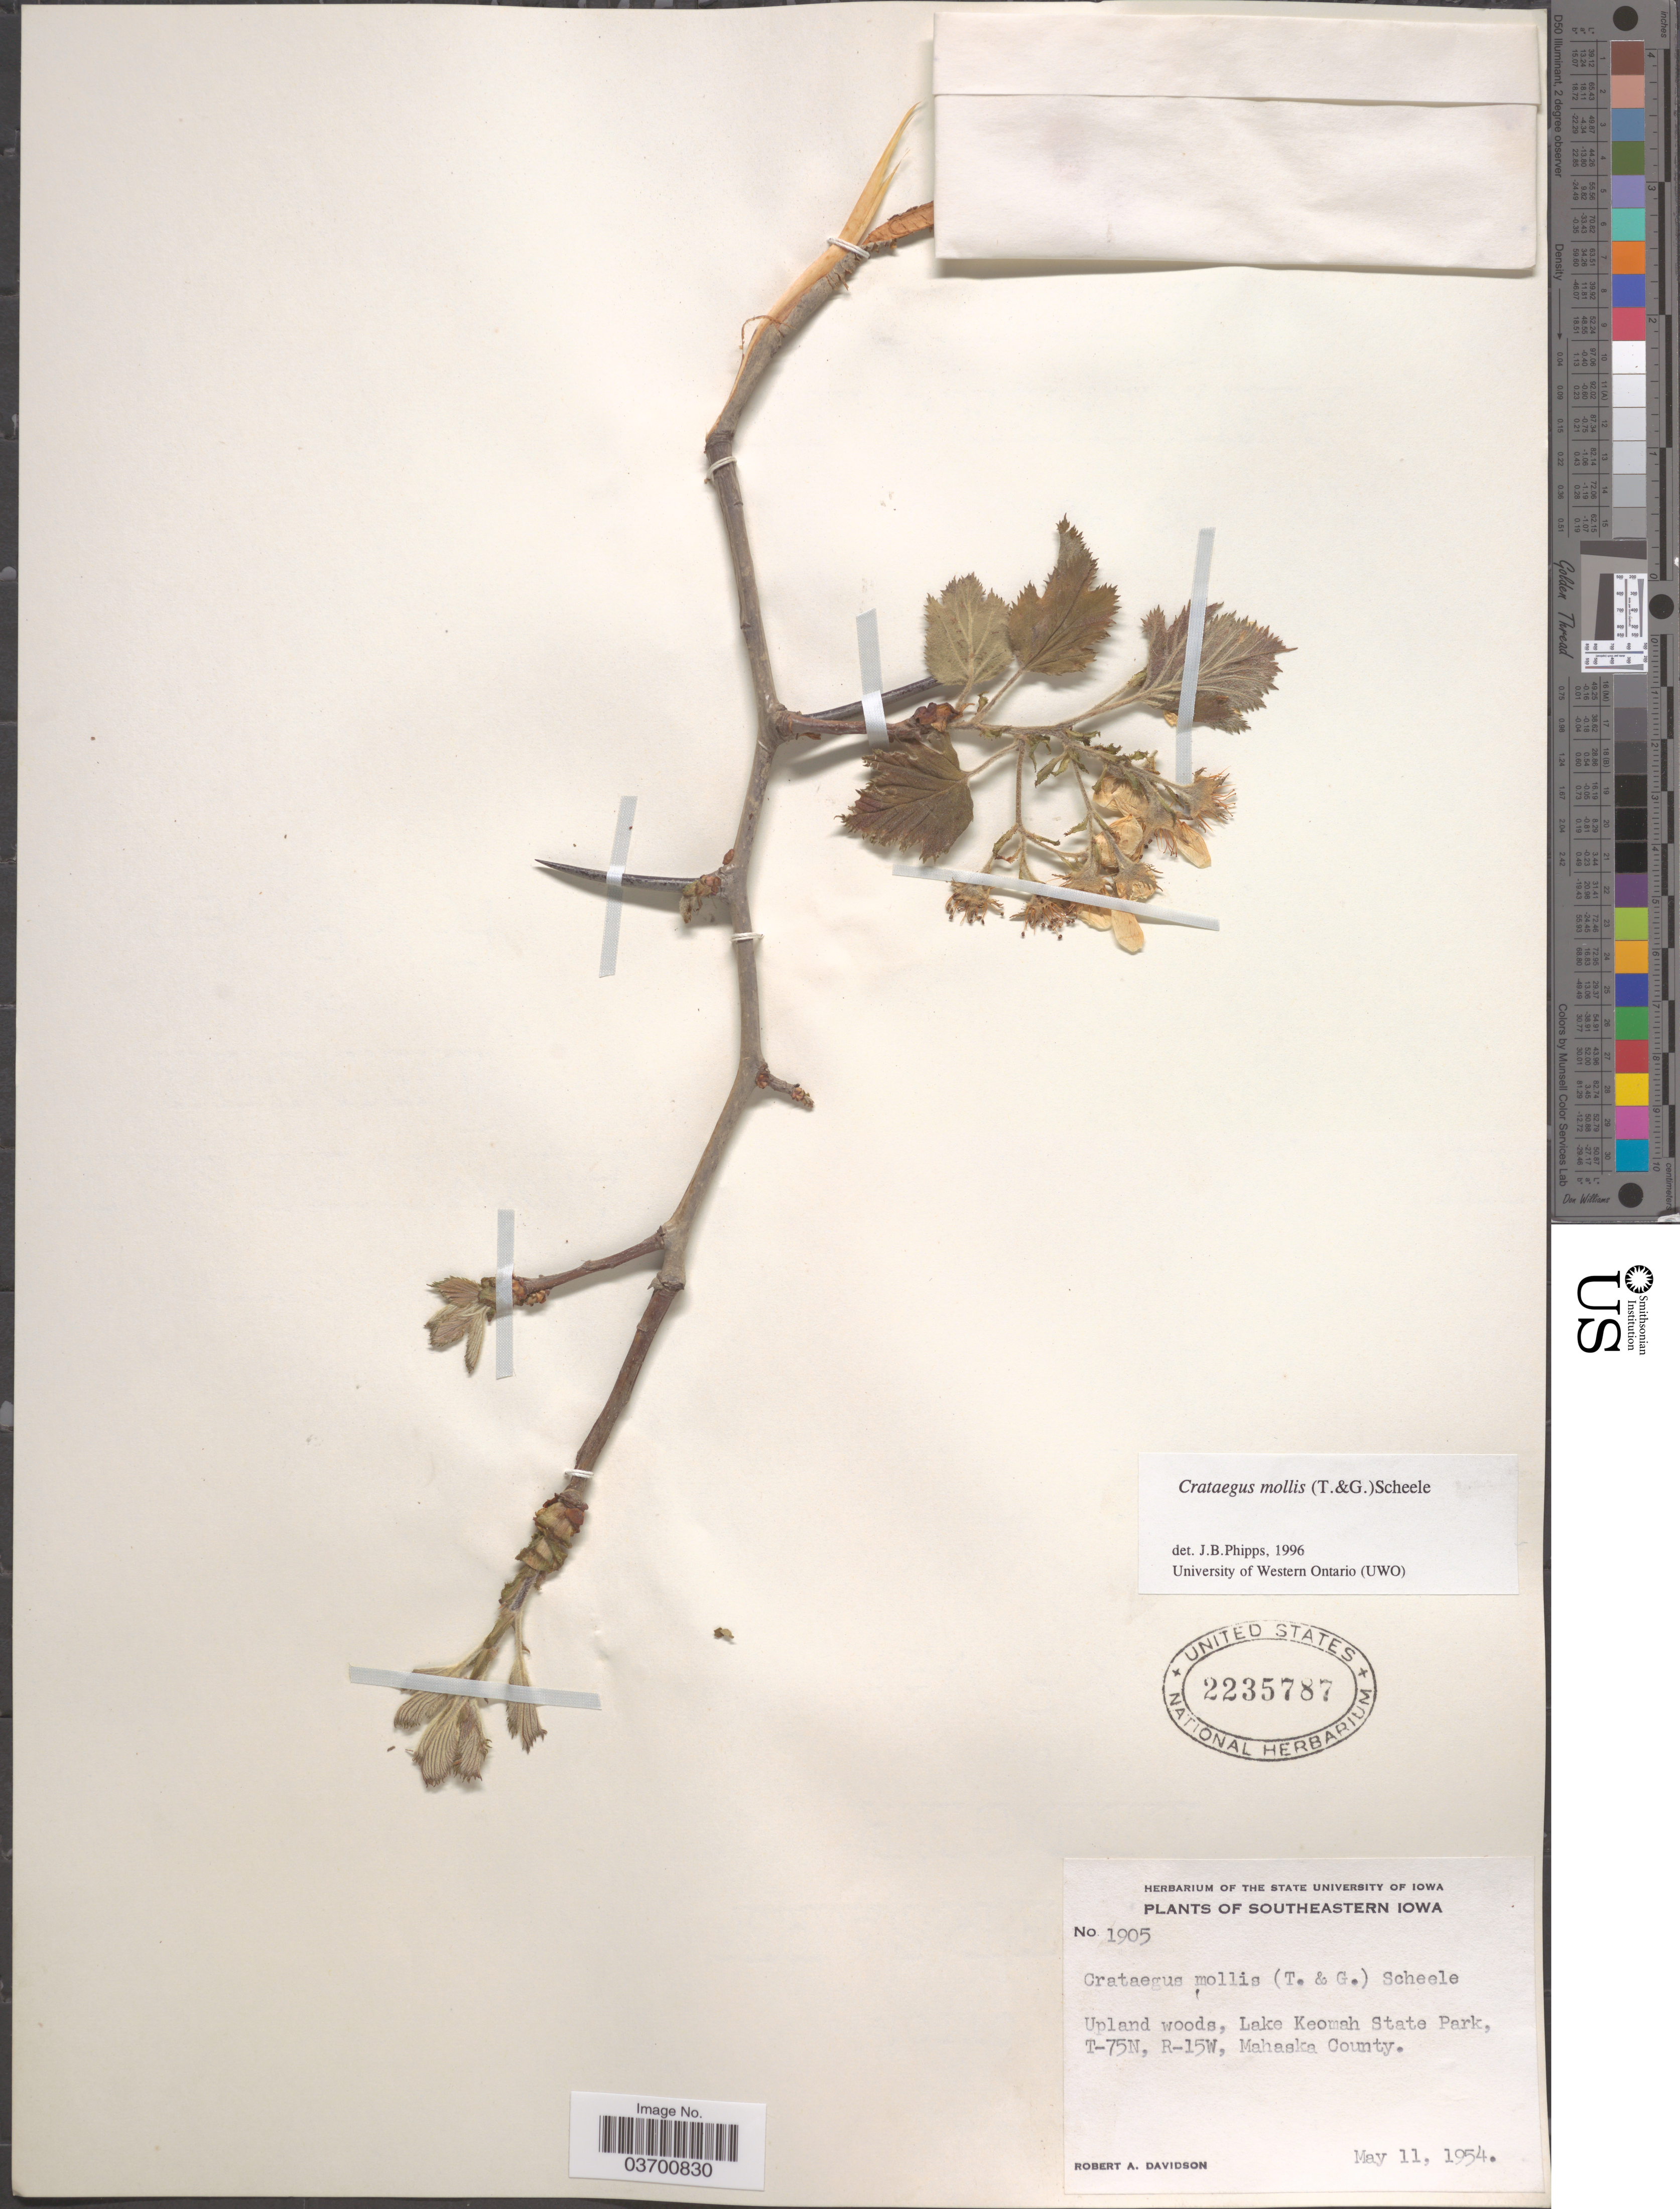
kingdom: Plantae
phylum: Tracheophyta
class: Magnoliopsida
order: Rosales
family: Rosaceae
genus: Crataegus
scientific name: Crataegus mollis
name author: (Torr. & A. Gray) Scheele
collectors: R. A. Davidson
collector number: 1905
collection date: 1954-05-11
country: United States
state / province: Iowa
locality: Southeastern Iowa. Uplands woods, Lake Keomah State Park, T-75N, R-15W, Mahaska County.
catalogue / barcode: US 2235787